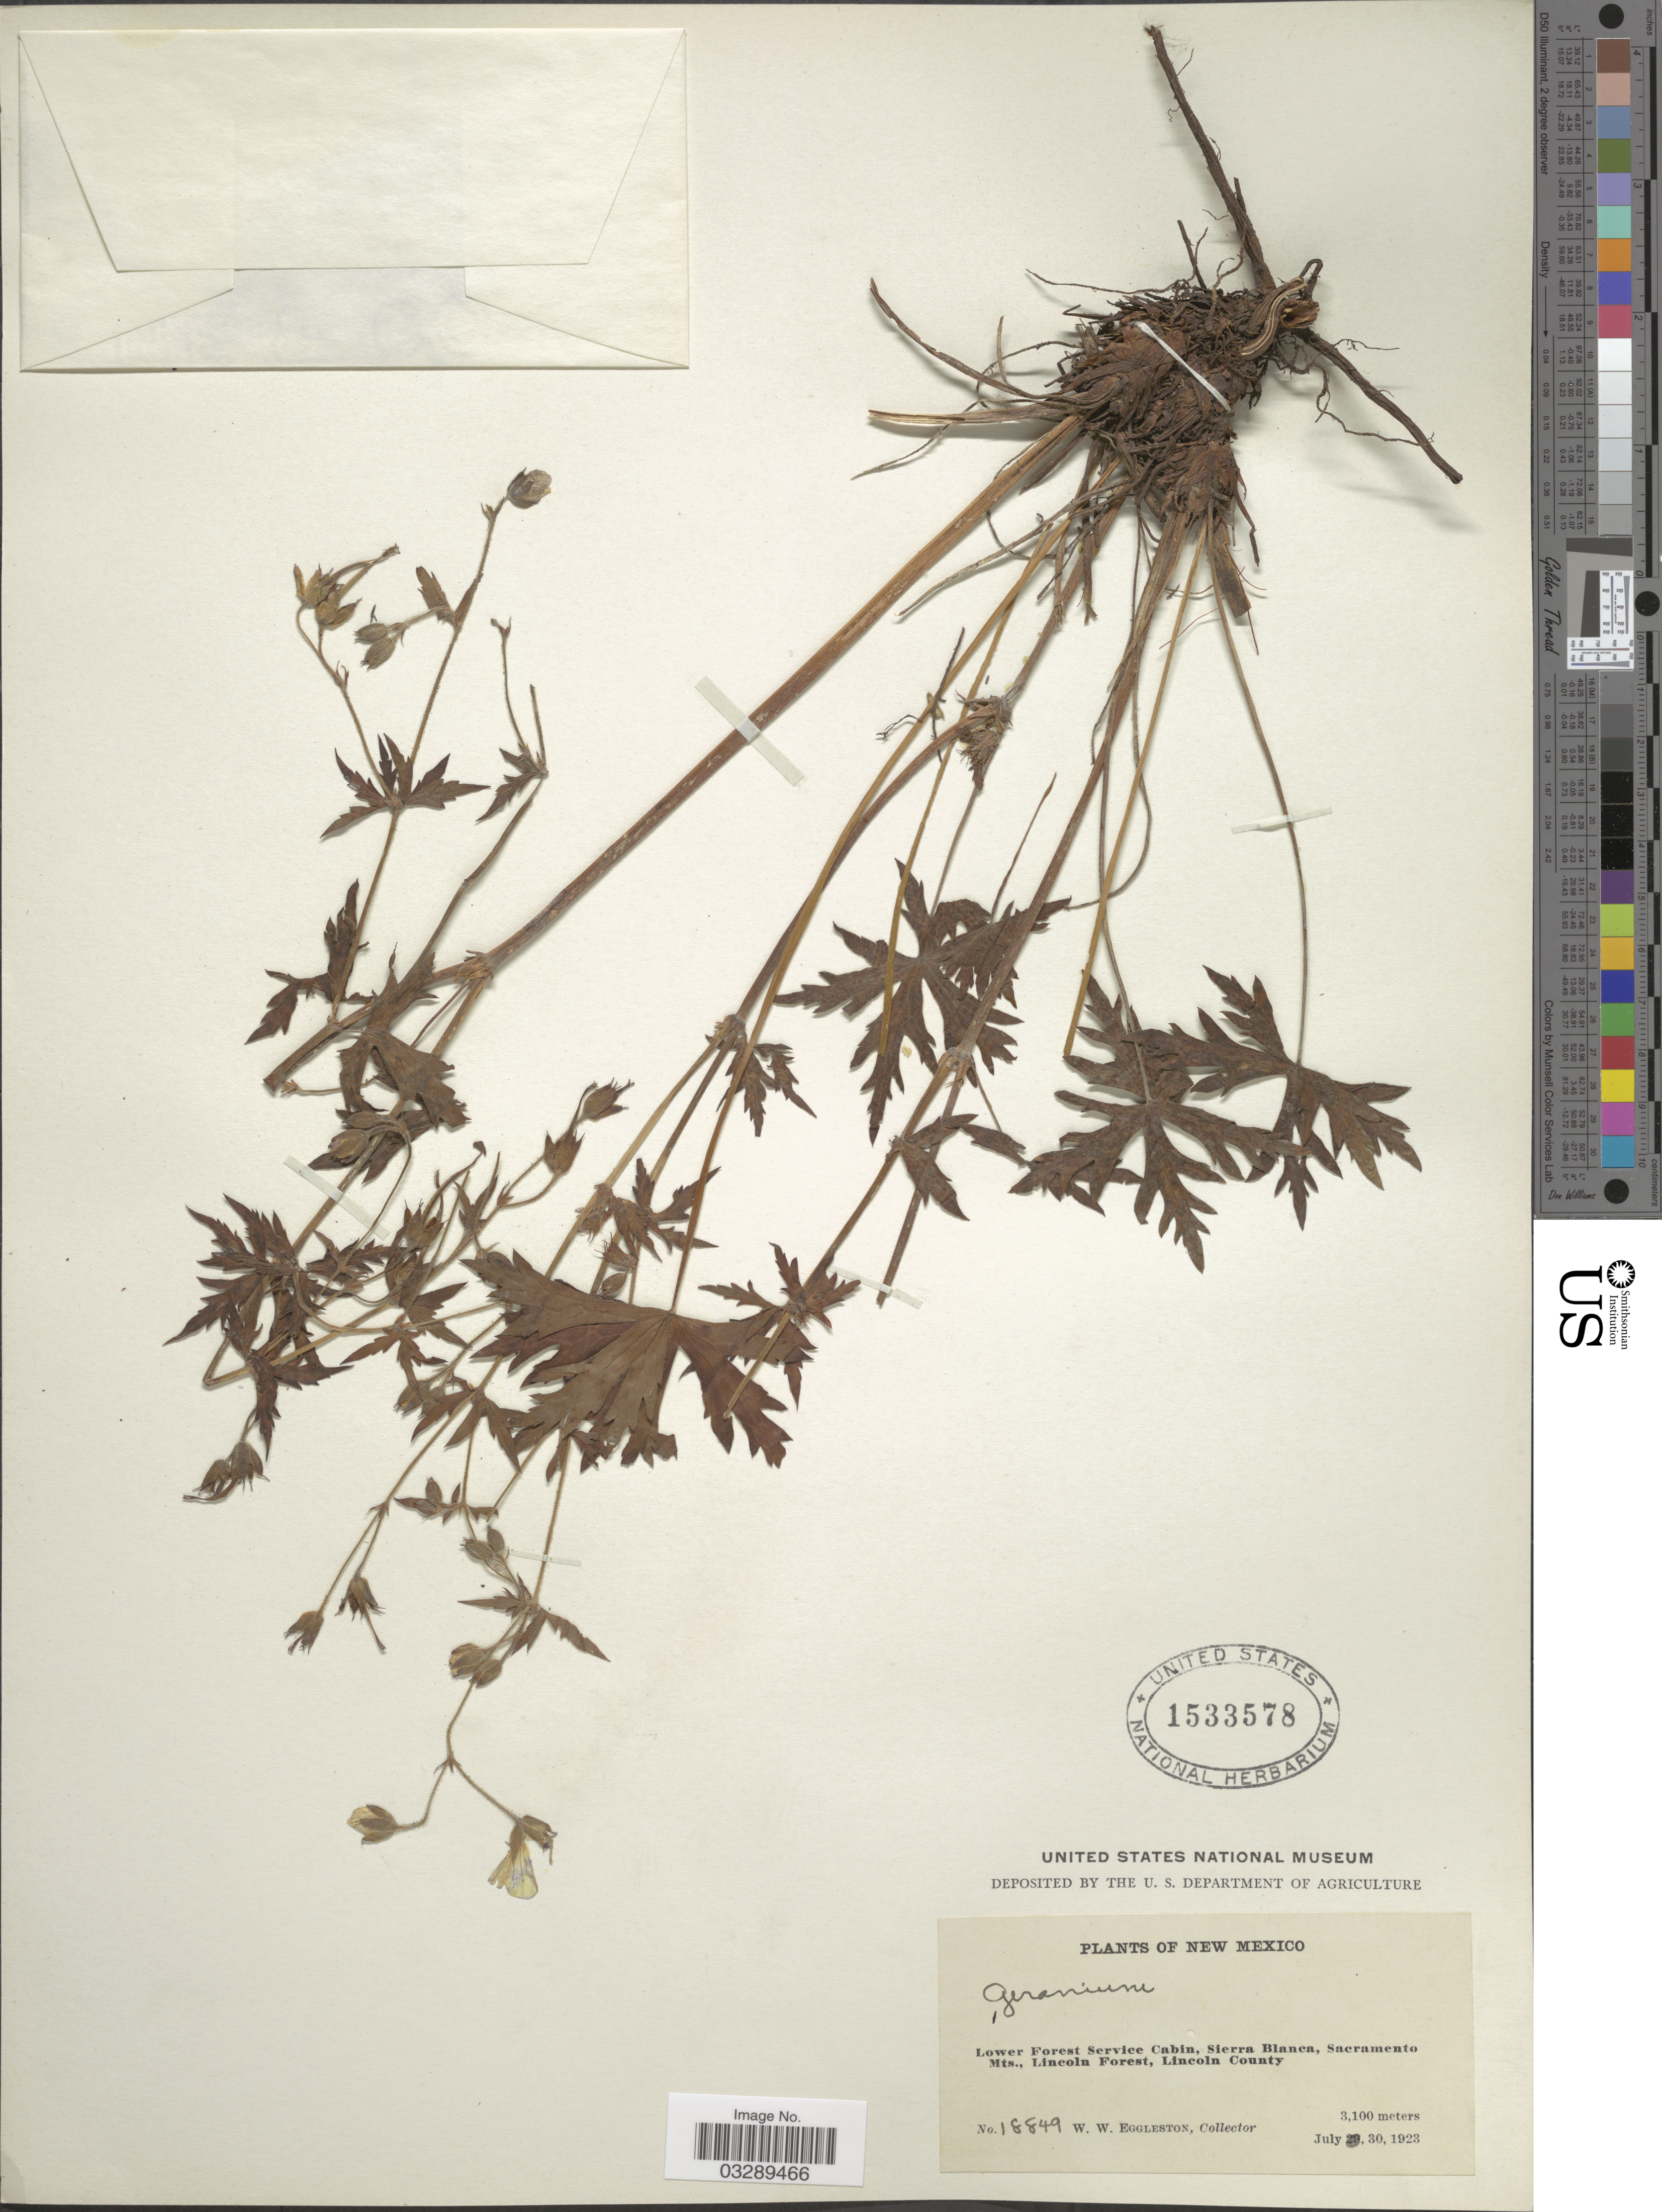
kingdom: Plantae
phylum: Tracheophyta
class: Magnoliopsida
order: Geraniales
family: Geraniaceae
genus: Geranium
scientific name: Geranium sp.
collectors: W. W. Eggleston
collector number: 18849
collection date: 1923-07-30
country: United States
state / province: New Mexico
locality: Lower Forest Service Cabin, Sierra Blanca, Sacramento Mts., Lincoln Forest, Lincoln County.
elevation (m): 3100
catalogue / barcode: US 1533578